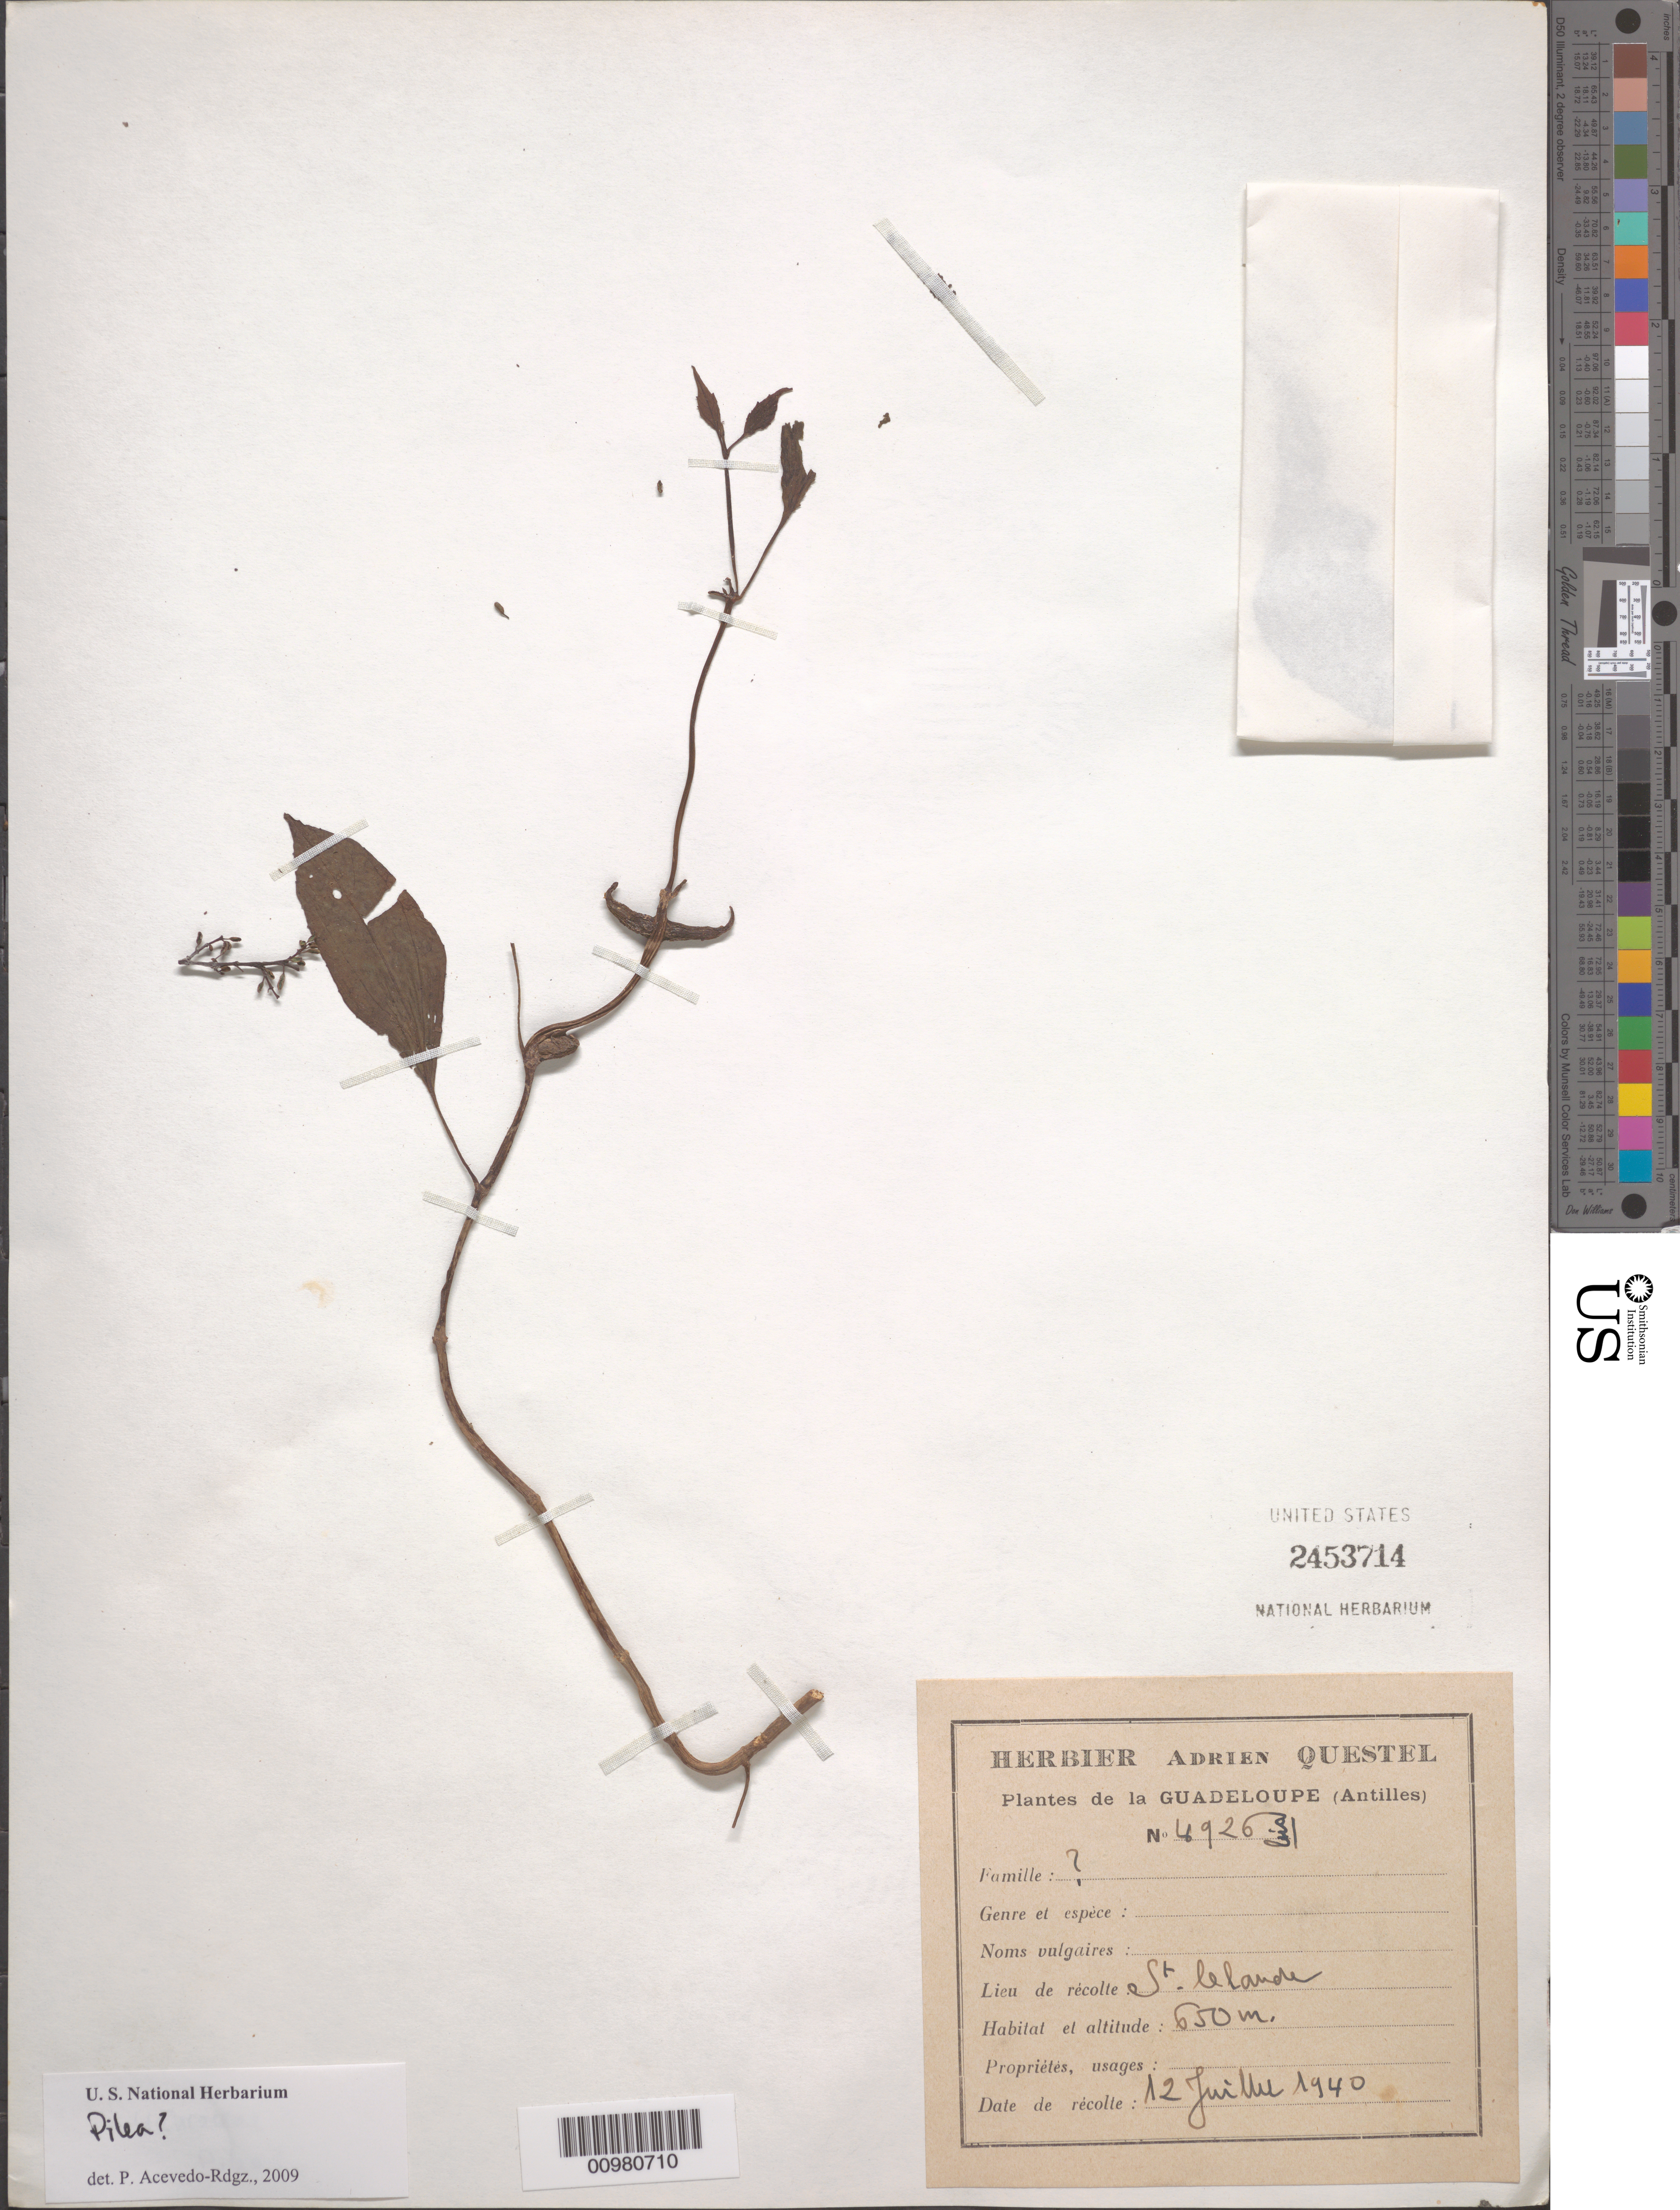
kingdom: Plantae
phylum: Tracheophyta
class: Magnoliopsida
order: Rosales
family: Urticaceae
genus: Pilea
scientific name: Pilea sp.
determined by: Acevedo-Rodríguez, P., (BOT), Smithsonian Institution - National Museum of Natural History (UNITED STATES)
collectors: A. Questel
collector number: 4926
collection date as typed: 12 Jul 1940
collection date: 1940-07-12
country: Guadeloupe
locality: St. Claude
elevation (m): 650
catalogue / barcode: US 2453714